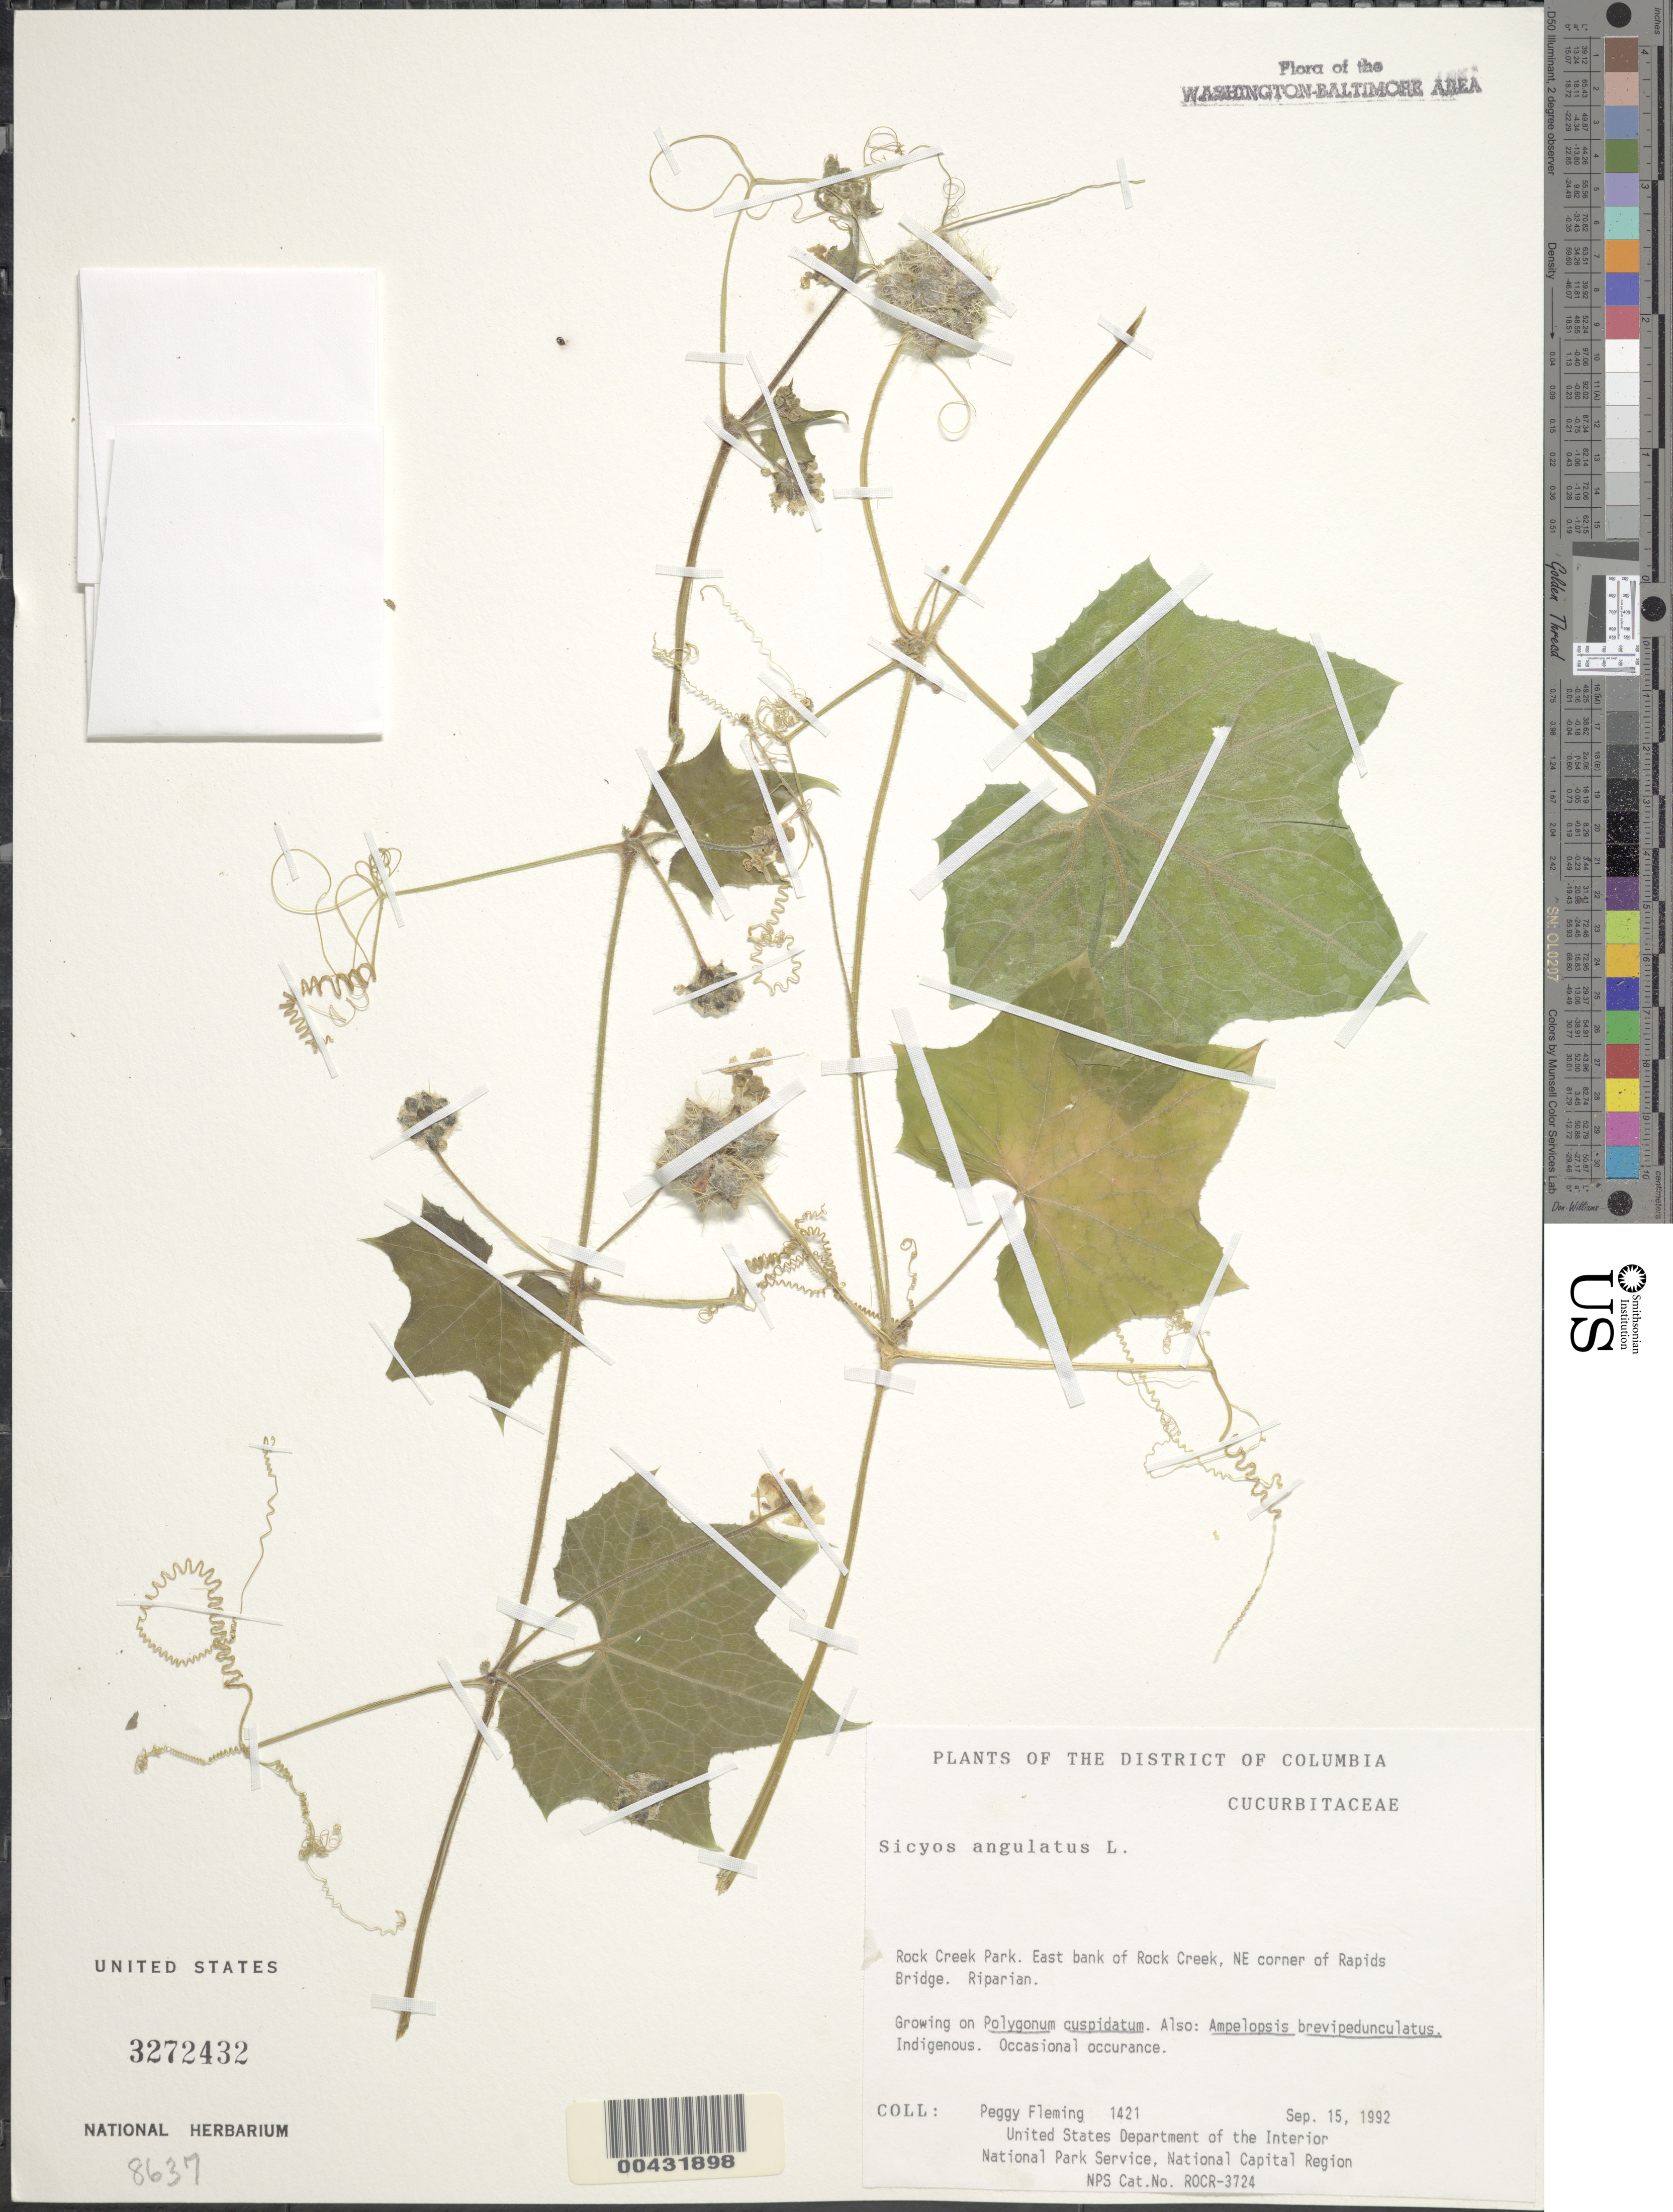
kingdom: Plantae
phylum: Tracheophyta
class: Magnoliopsida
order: Cucurbitales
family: Cucurbitaceae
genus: Sicyos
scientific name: Sicyos angulatus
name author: L.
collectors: P. Fleming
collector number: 1421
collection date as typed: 15 Sep 1992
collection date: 1992-09-15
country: United States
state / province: District of Columbia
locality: Rock Creek Park, E side of Rock Creek, S of Riley Spring Bridge Rock Creek Park & vicinity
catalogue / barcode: US 3272432